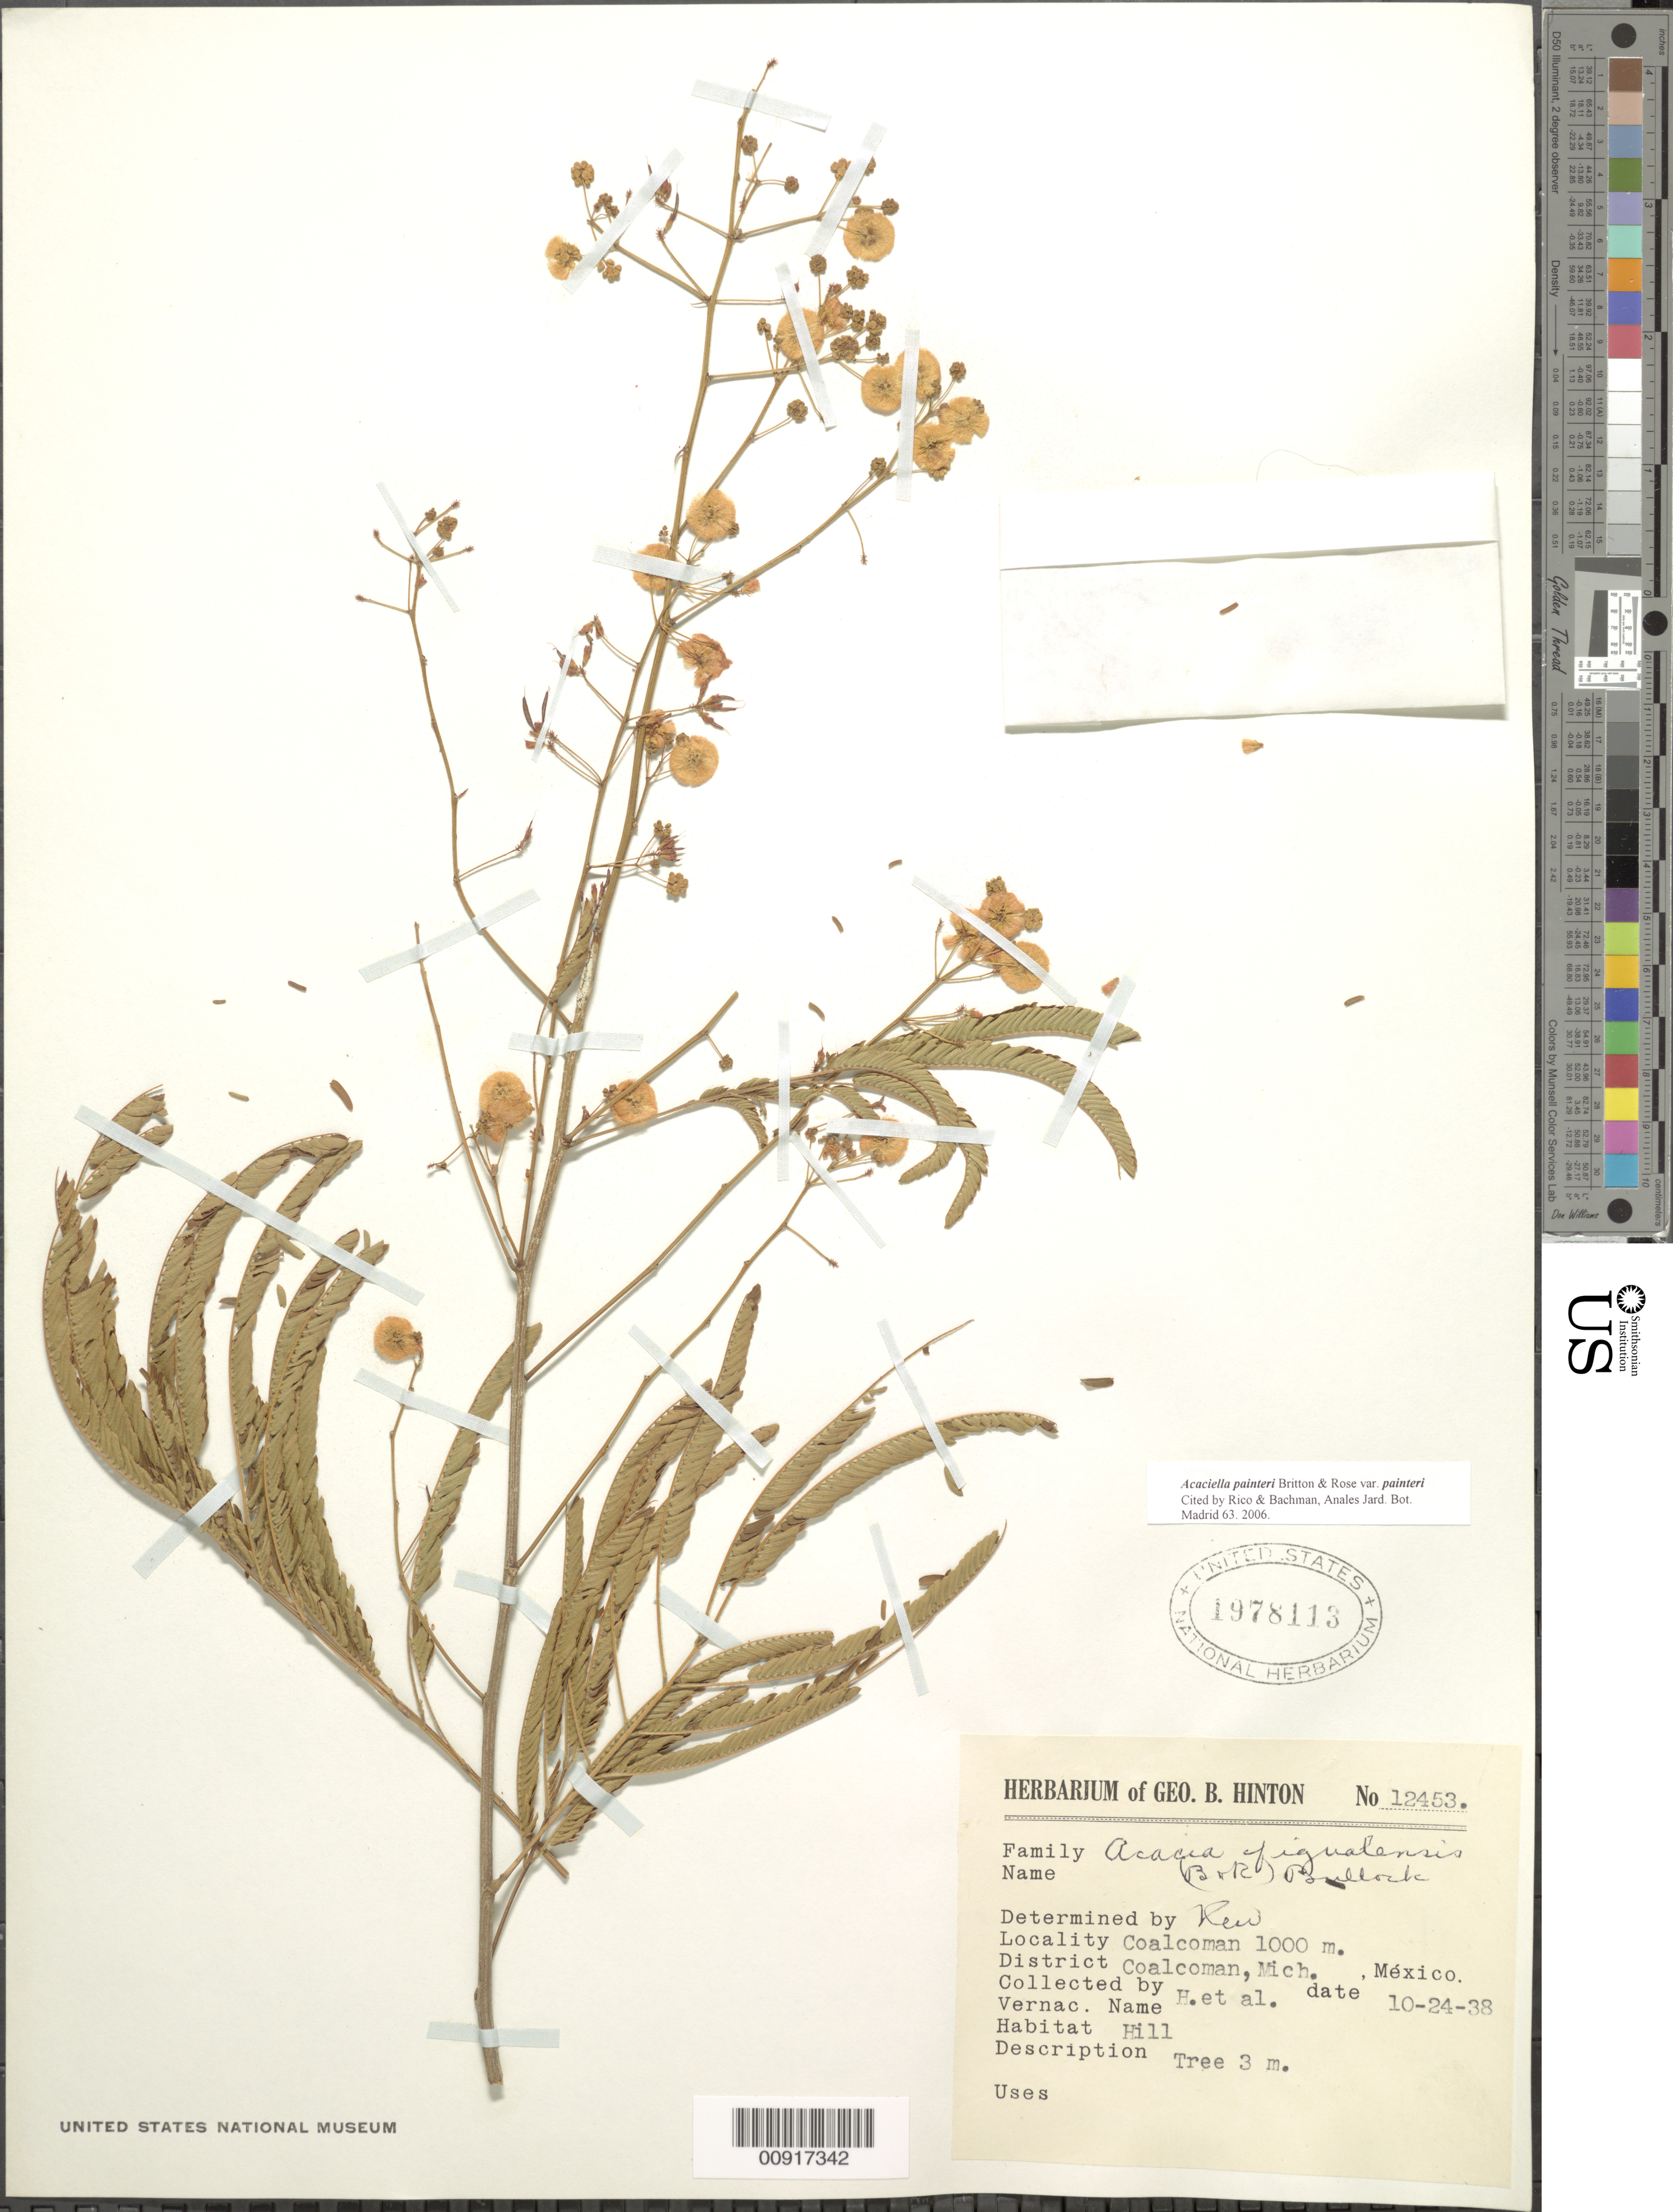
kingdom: Plantae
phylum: Tracheophyta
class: Magnoliopsida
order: Fabales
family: Fabaceae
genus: Acaciella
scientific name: Acaciella painteri var. painteri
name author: Britton & Rose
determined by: Rico, L.; Bachman, --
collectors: G. B. Hinton & et al.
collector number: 12453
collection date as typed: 24 Oct 1938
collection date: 1938-10-24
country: Mexico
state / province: Michoacán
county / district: Coalcomán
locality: Coalcomán, District Coalcomán, Michoacán.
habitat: Hill.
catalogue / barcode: US 1978113